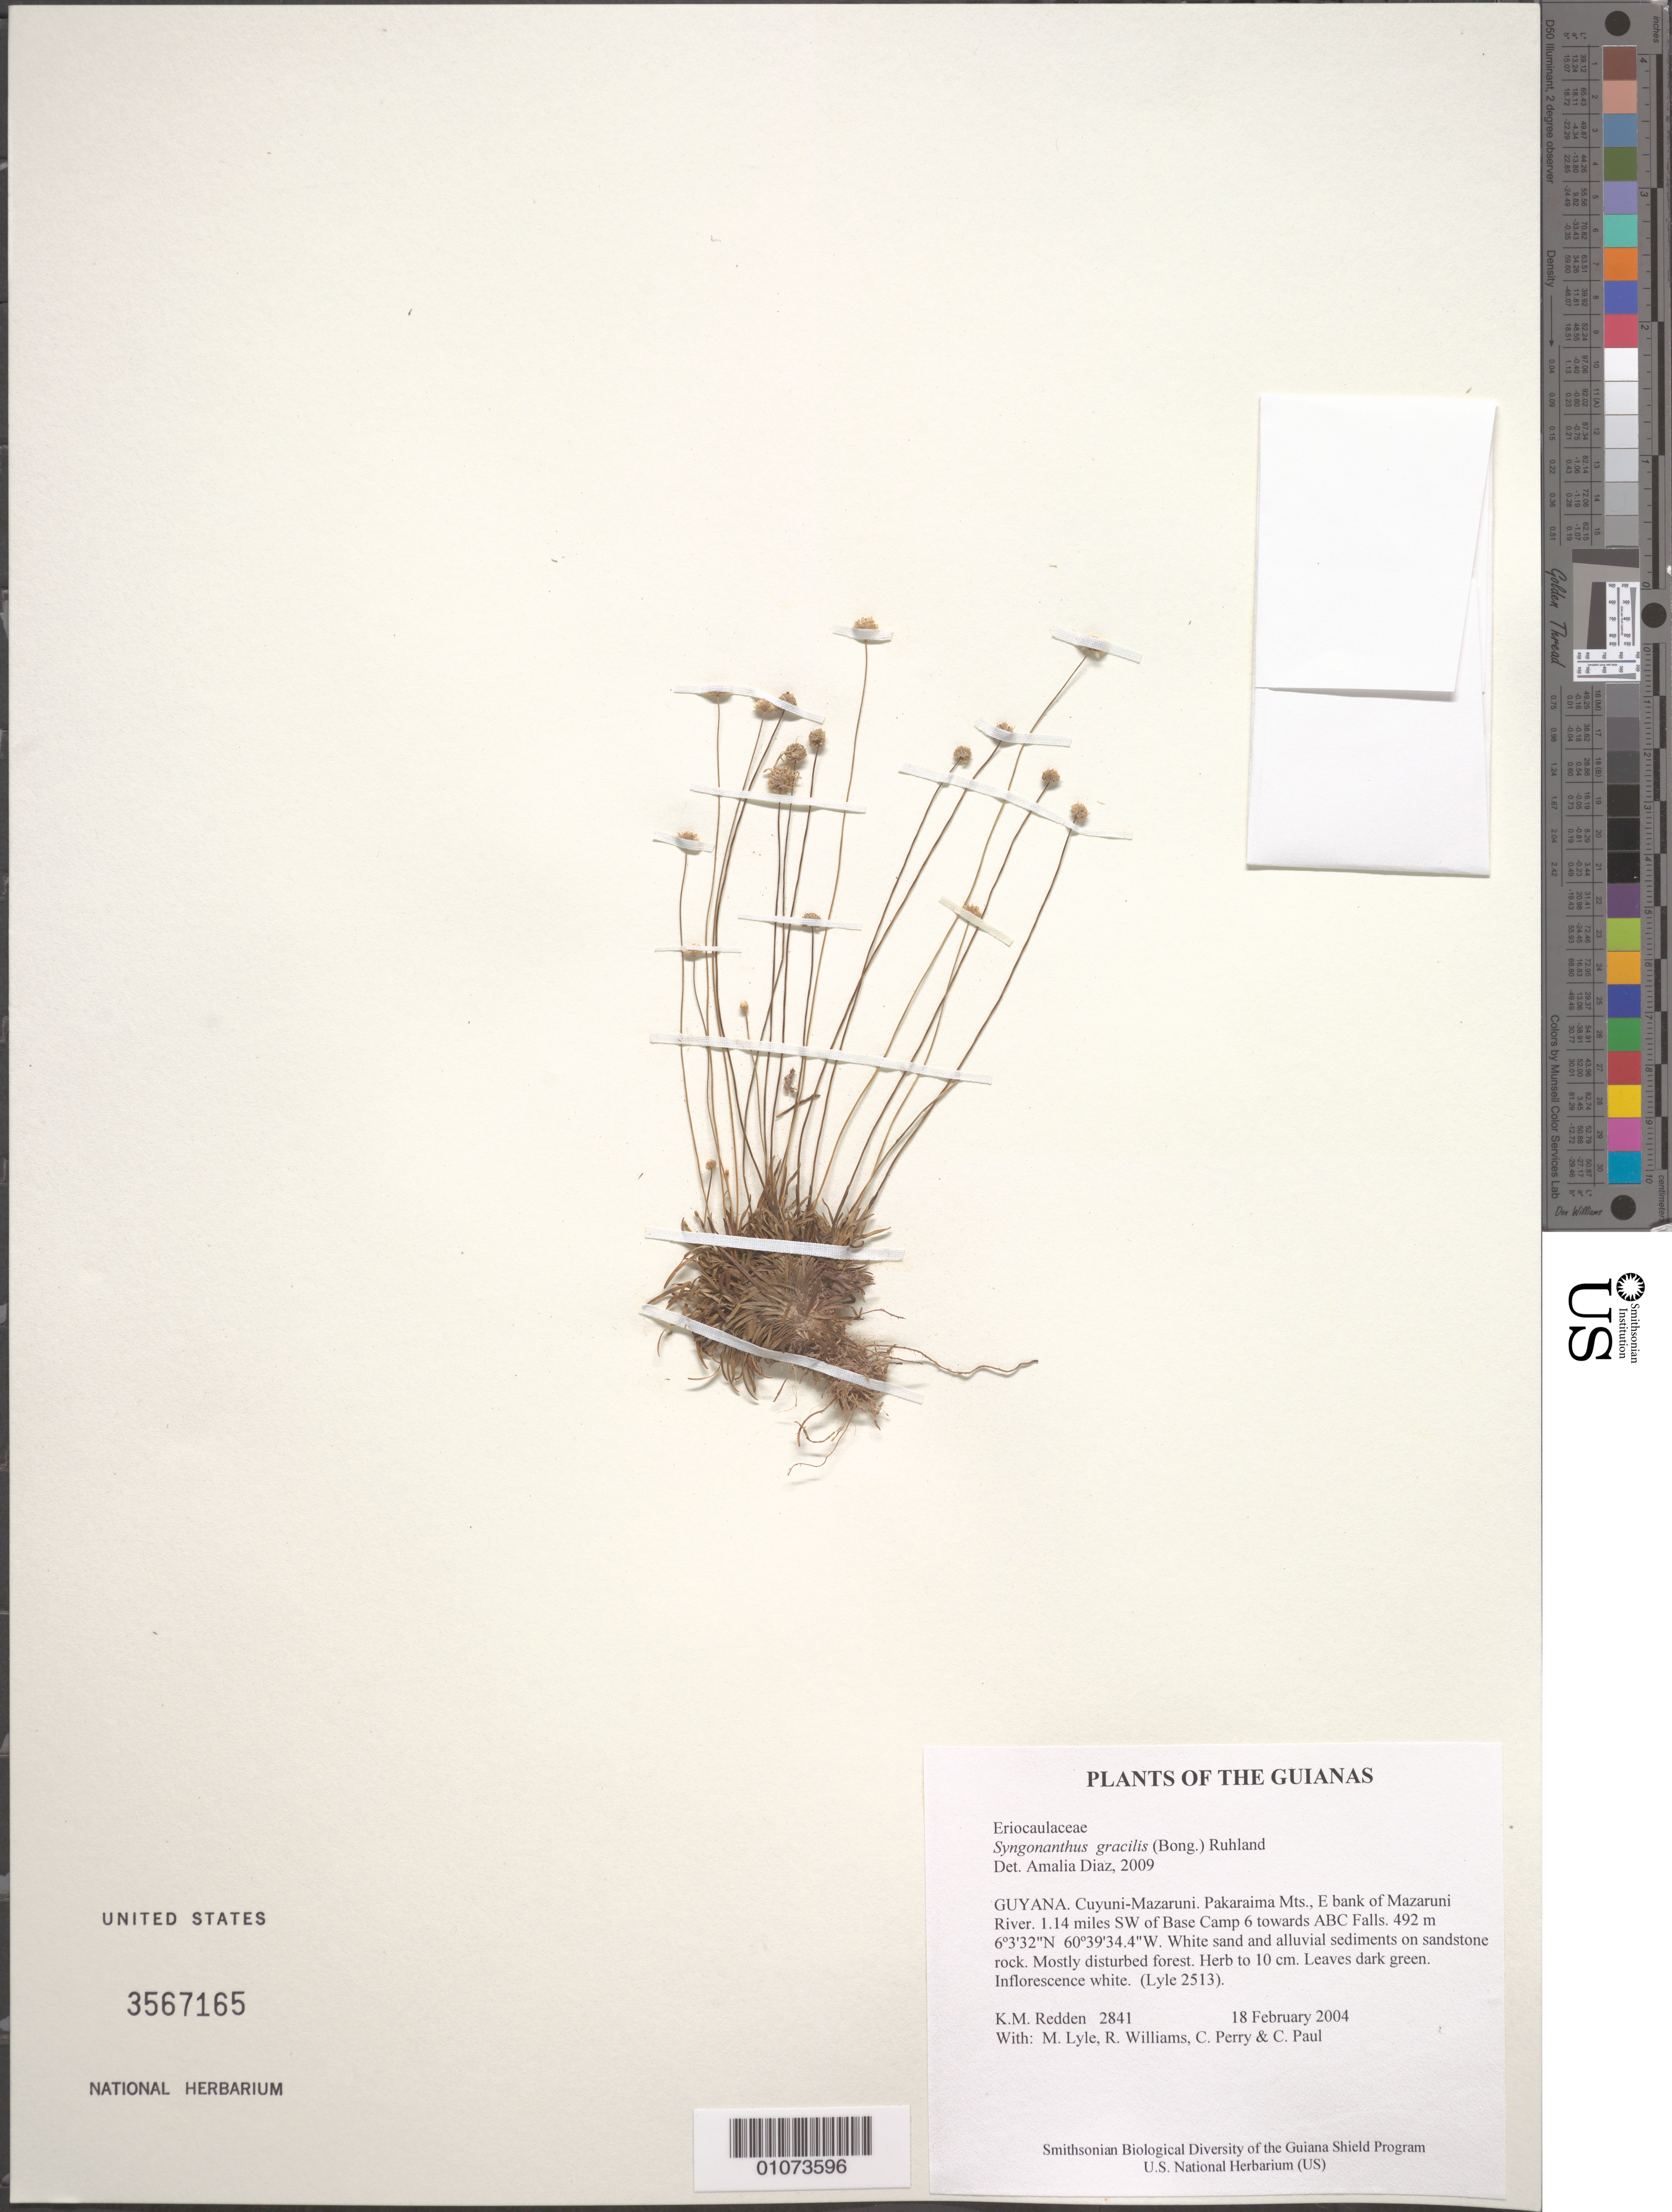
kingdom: Plantae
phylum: Tracheophyta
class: Liliopsida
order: Poales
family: Eriocaulaceae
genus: Syngonanthus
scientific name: Syngonanthus gracilis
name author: (Bong.) Ruhland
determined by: Diaz, Amalia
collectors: K. M. Redden, M. Lyle, R. Williams, C. Perry & C. Paul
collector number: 2841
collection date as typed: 18 February 2004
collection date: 2004-02-18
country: Guyana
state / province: Cuyuni-Mazaruni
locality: Pakaraima Mts., E bank of Mazaruni River. 1.14 miles SW of Base Camp 6 towards ABC Falls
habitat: White sand and alluvial sediments on sandstone rock. Mostly disturbed forest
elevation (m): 492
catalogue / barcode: US 3567165